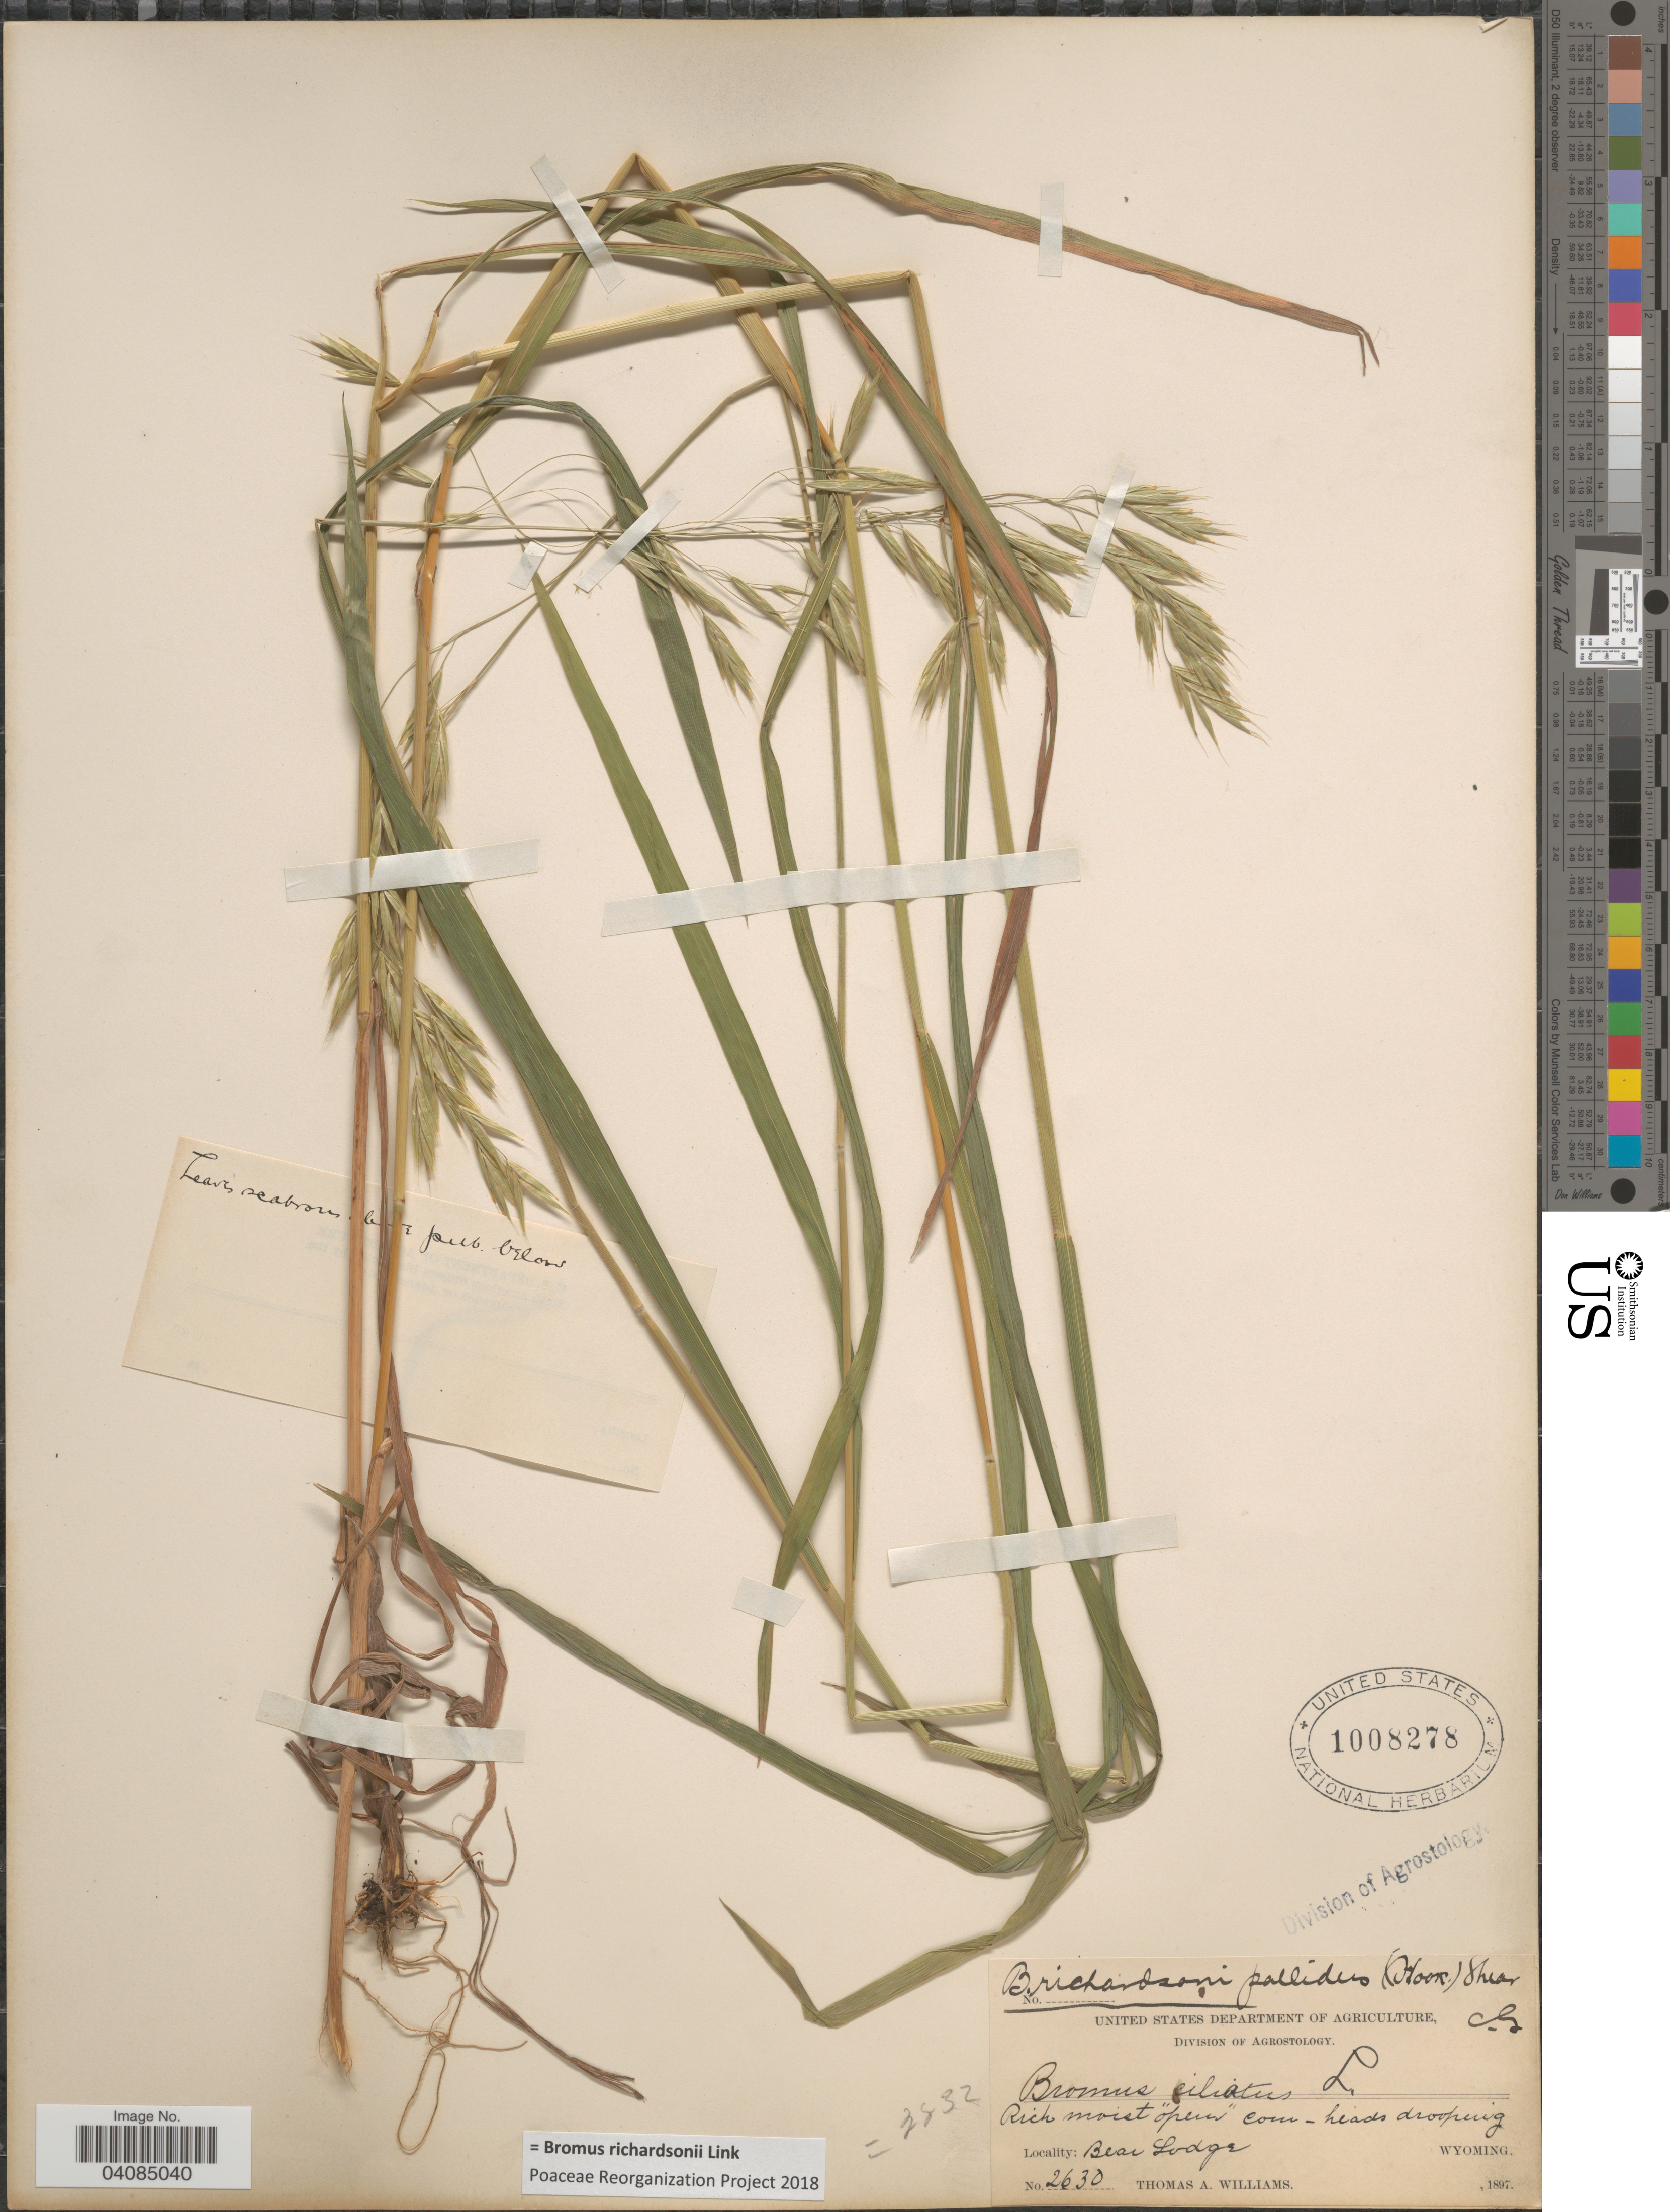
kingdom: Plantae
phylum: Tracheophyta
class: Liliopsida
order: Poales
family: Poaceae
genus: Bromus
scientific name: Bromus racemosus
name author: L.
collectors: T. A. Williams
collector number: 2630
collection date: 1897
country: United States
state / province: Wyoming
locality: Rich moist "open" com - heads drooping. Bear Lodge.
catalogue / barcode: US 1008278